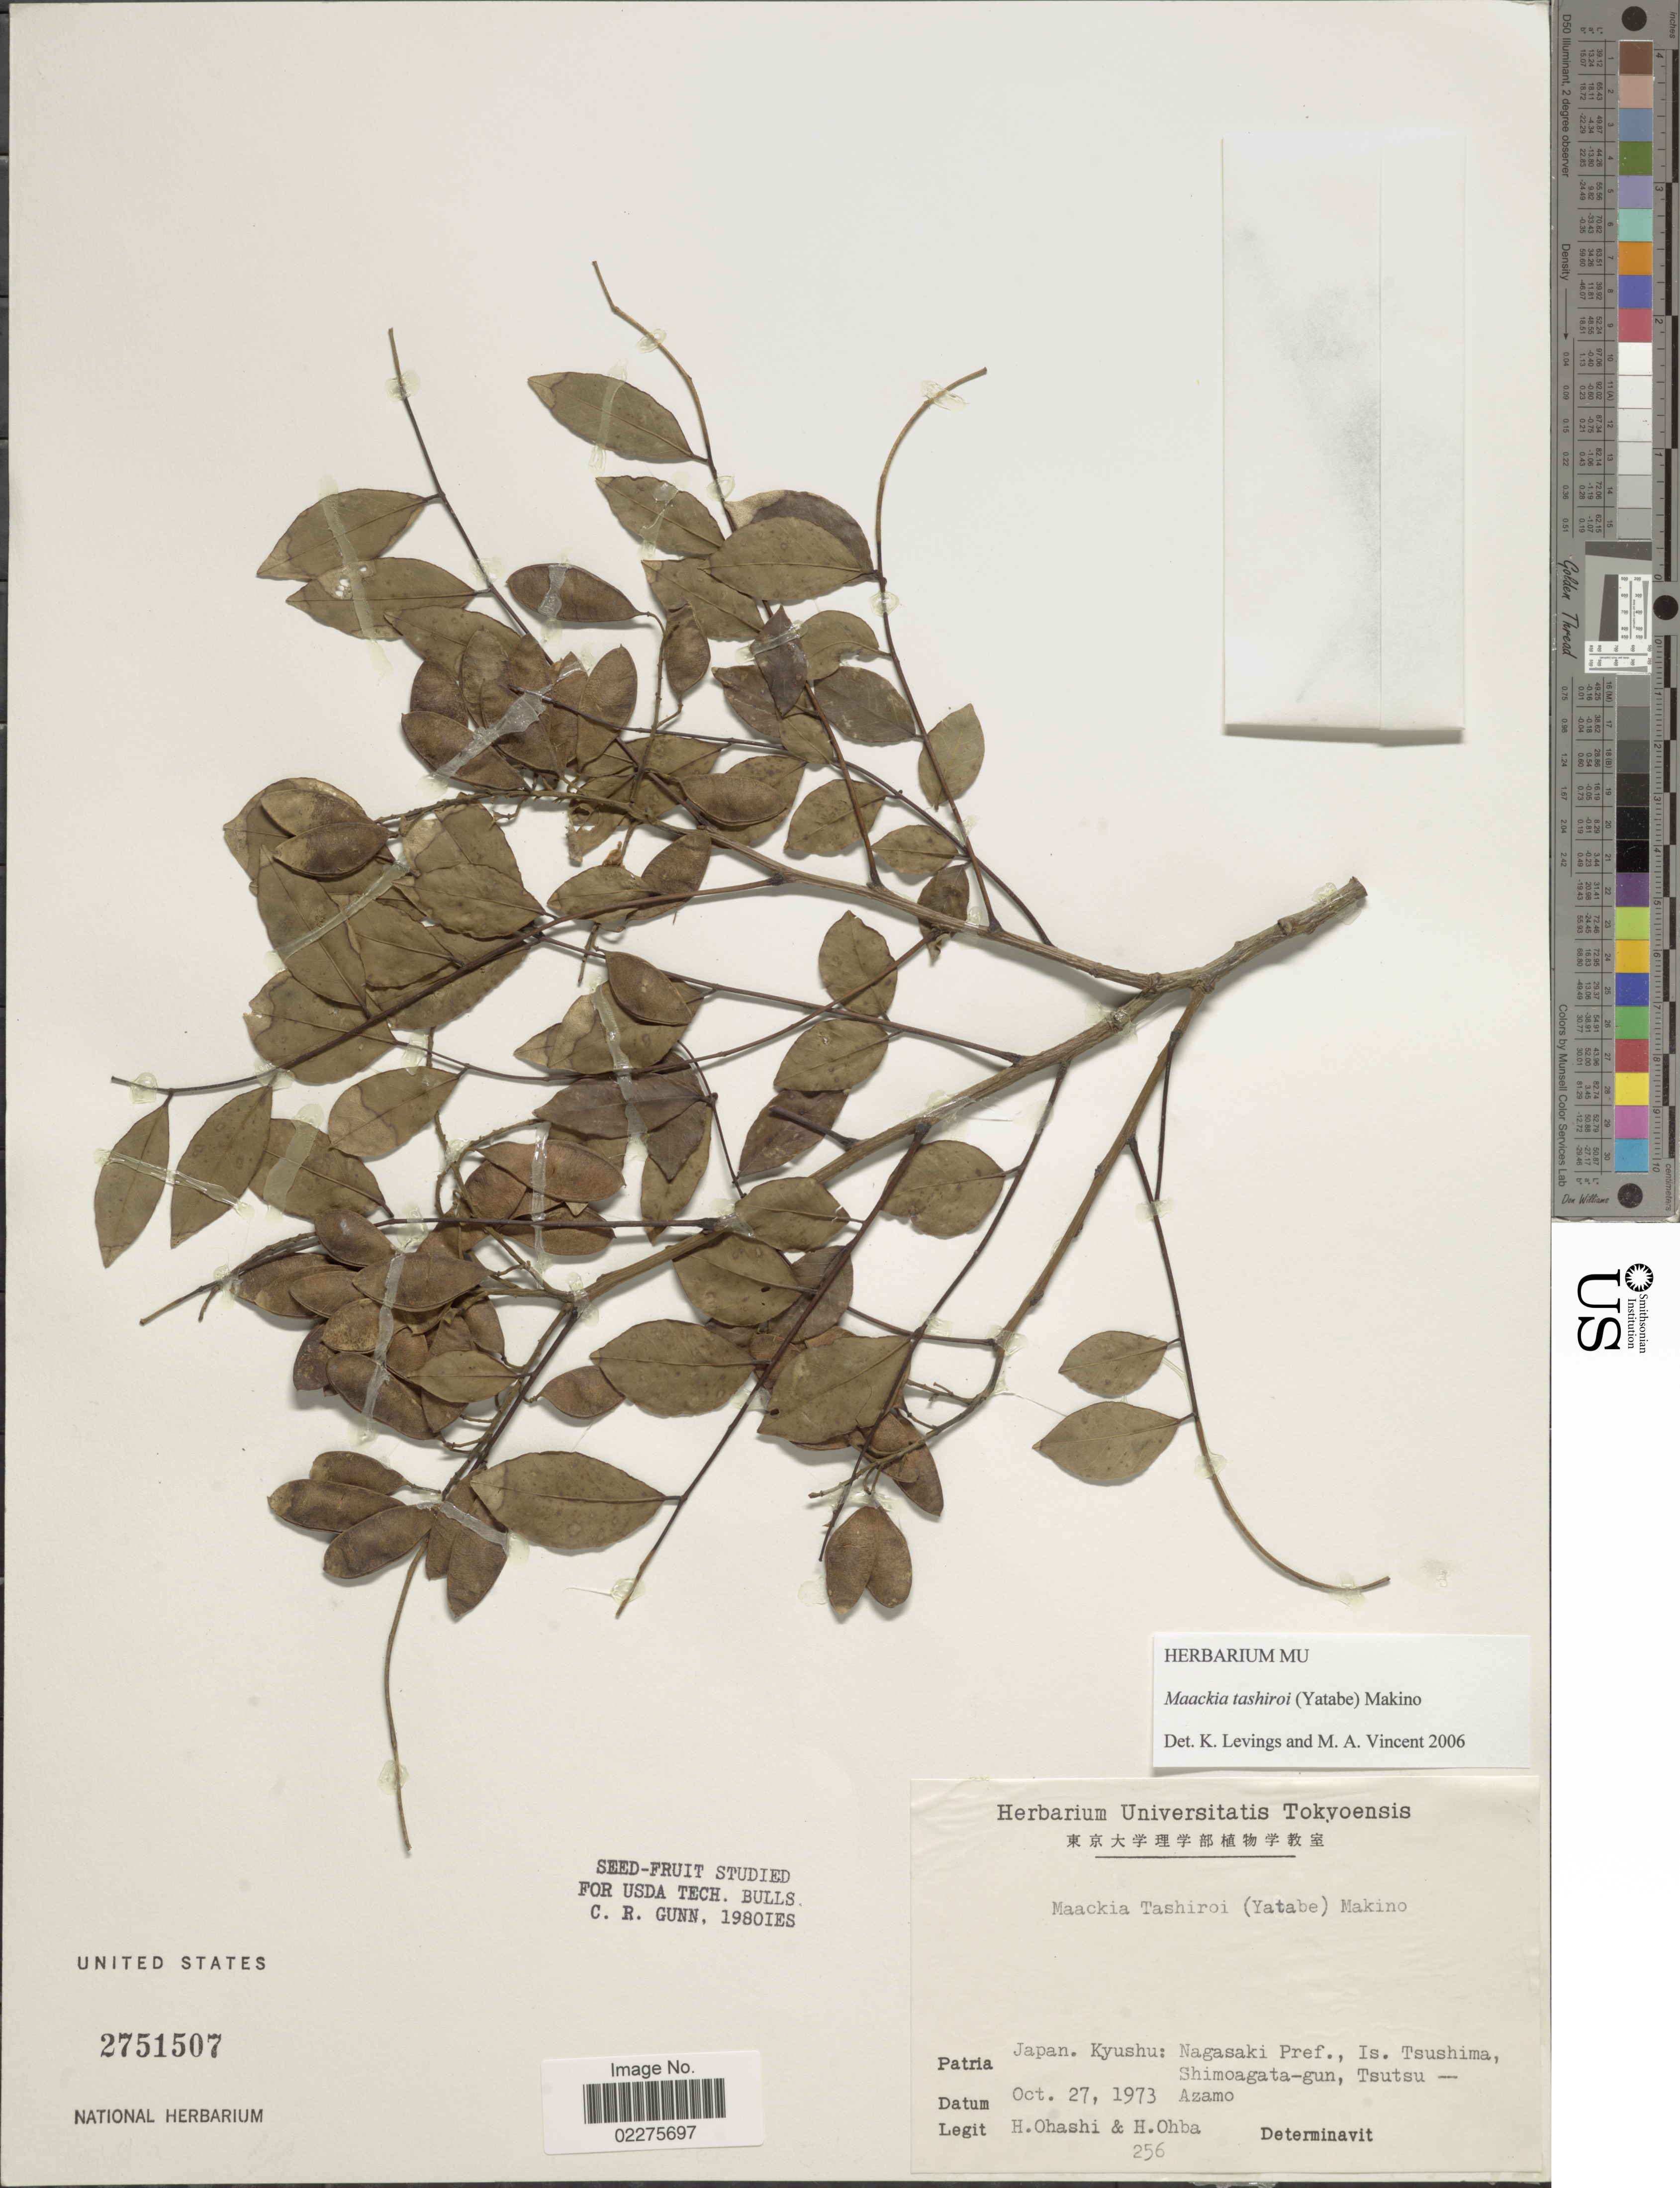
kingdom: Plantae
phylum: Tracheophyta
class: Magnoliopsida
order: Fabales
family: Fabaceae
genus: Maackia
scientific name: Maackia tashiroi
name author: (Yatabe) Makino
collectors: H. Ohashi & H. Ohba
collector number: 256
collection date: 1973-10-27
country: Japan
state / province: Nagasaki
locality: Kyushu: Is. Tsushima, Shimoagata-gun, Tsutsu -- Azamo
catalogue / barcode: US 2751507